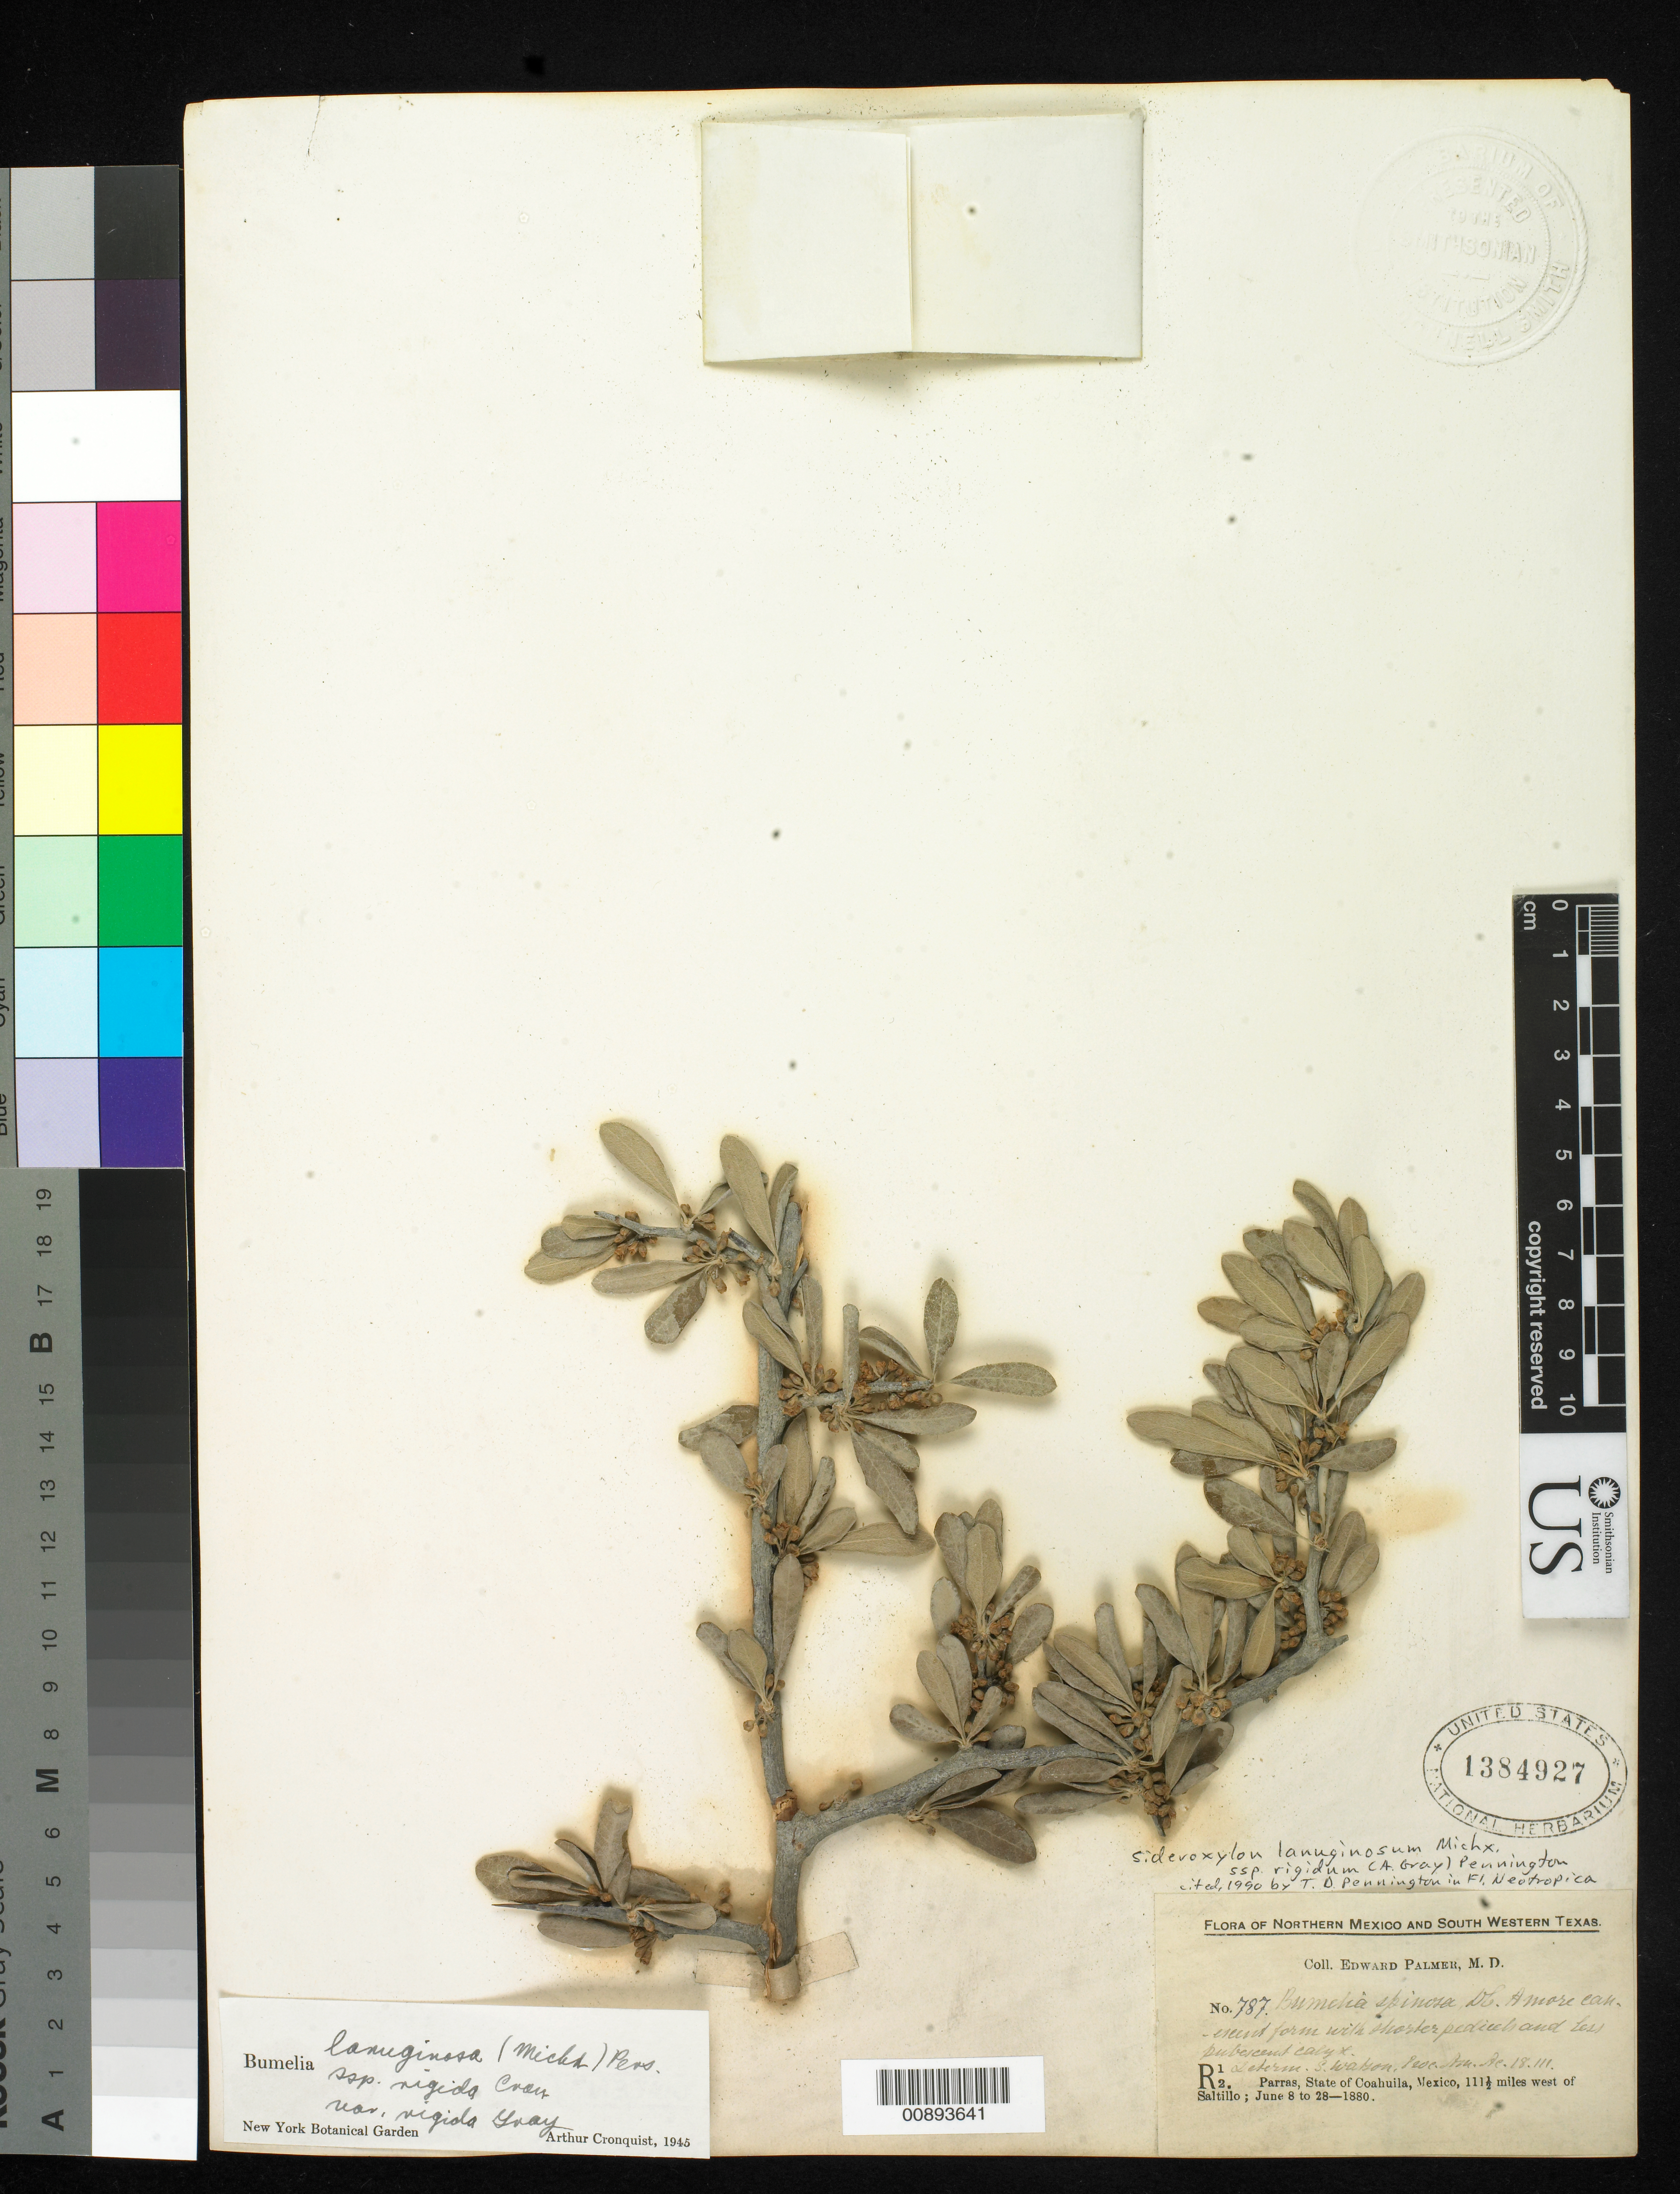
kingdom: Plantae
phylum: Tracheophyta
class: Magnoliopsida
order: Ericales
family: Sapotaceae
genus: Sideroxylon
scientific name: Sideroxylon lanuginosum subsp. rigidum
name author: (A. Gray) T.D. Penn.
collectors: E. Palmer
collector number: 787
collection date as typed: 08 Jun 1880 to 28 Jun 1880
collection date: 1880-06-08/1880-06-28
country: Mexico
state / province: Coahuila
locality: R12. Parras, Coahuila, 111½ miles west of Saltillo.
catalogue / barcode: US 1384927